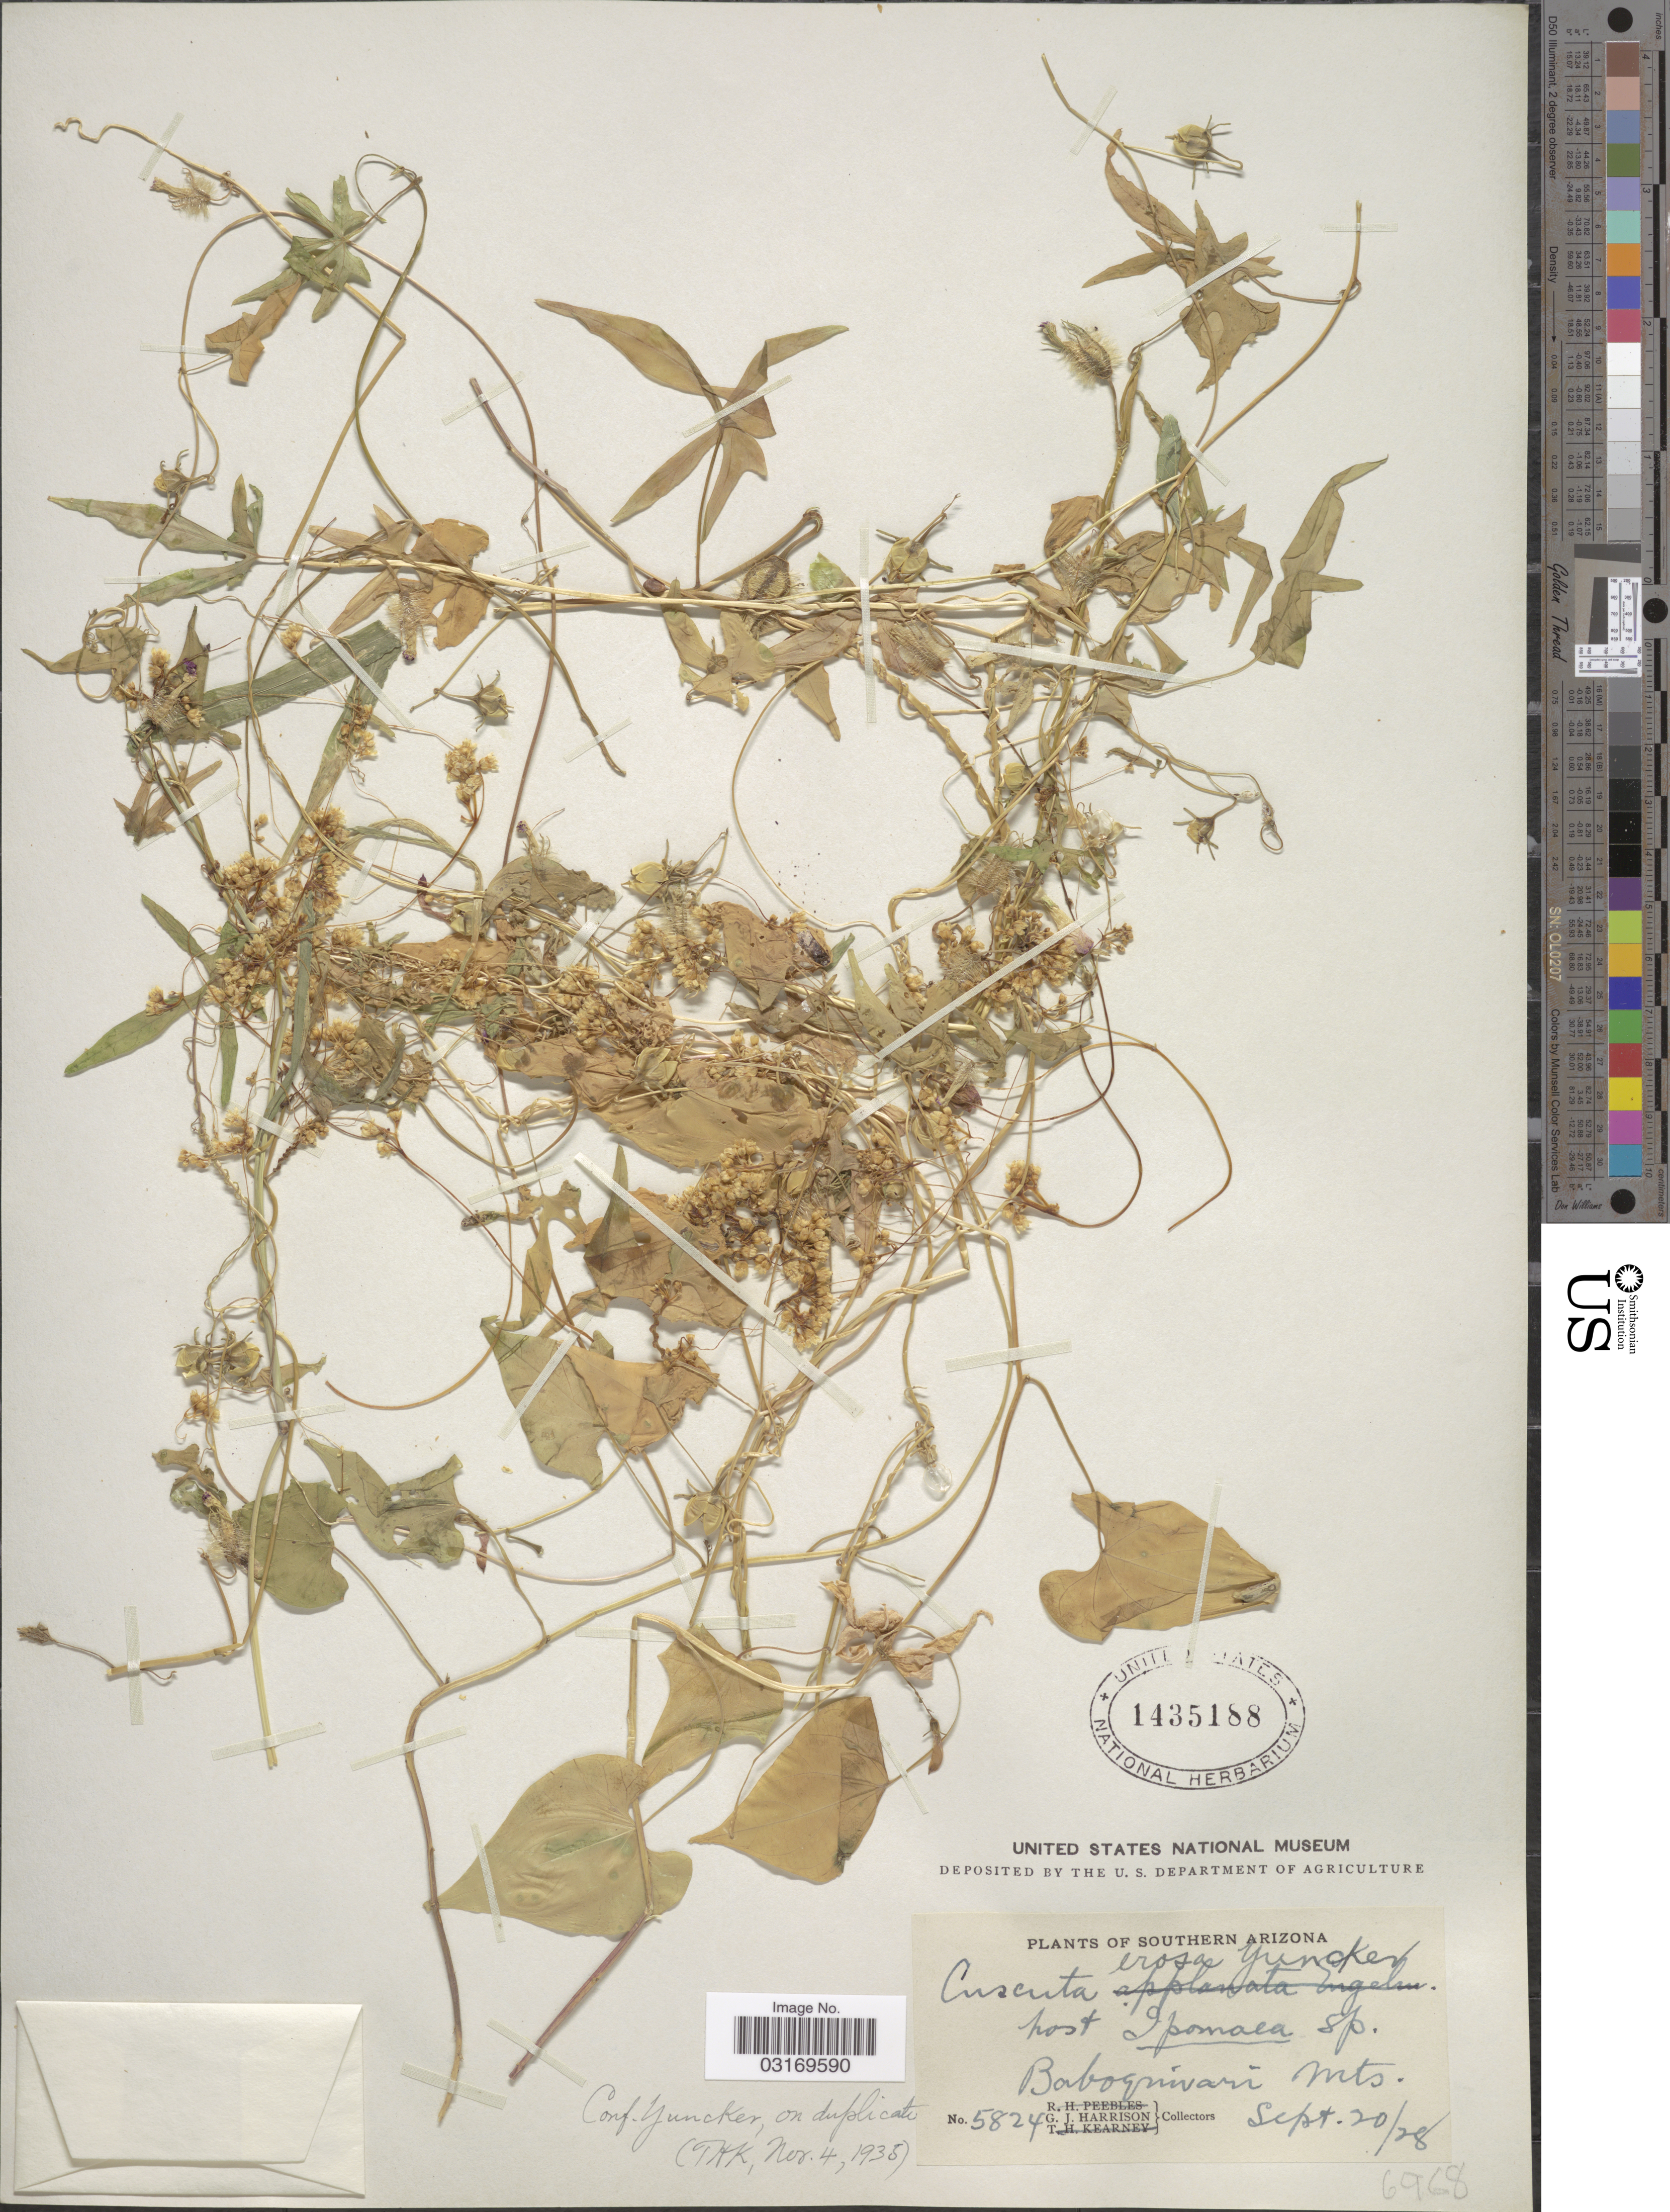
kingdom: Plantae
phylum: Tracheophyta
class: Magnoliopsida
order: Solanales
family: Convolvulaceae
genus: Cuscuta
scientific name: Cuscuta erosa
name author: Yunck.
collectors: G. J. Harrison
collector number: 5824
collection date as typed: Transcribed d/m/y: 20/9/28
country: United States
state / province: Arizona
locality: Southern Arizona. Baboquivari Mts.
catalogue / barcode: US 1435188